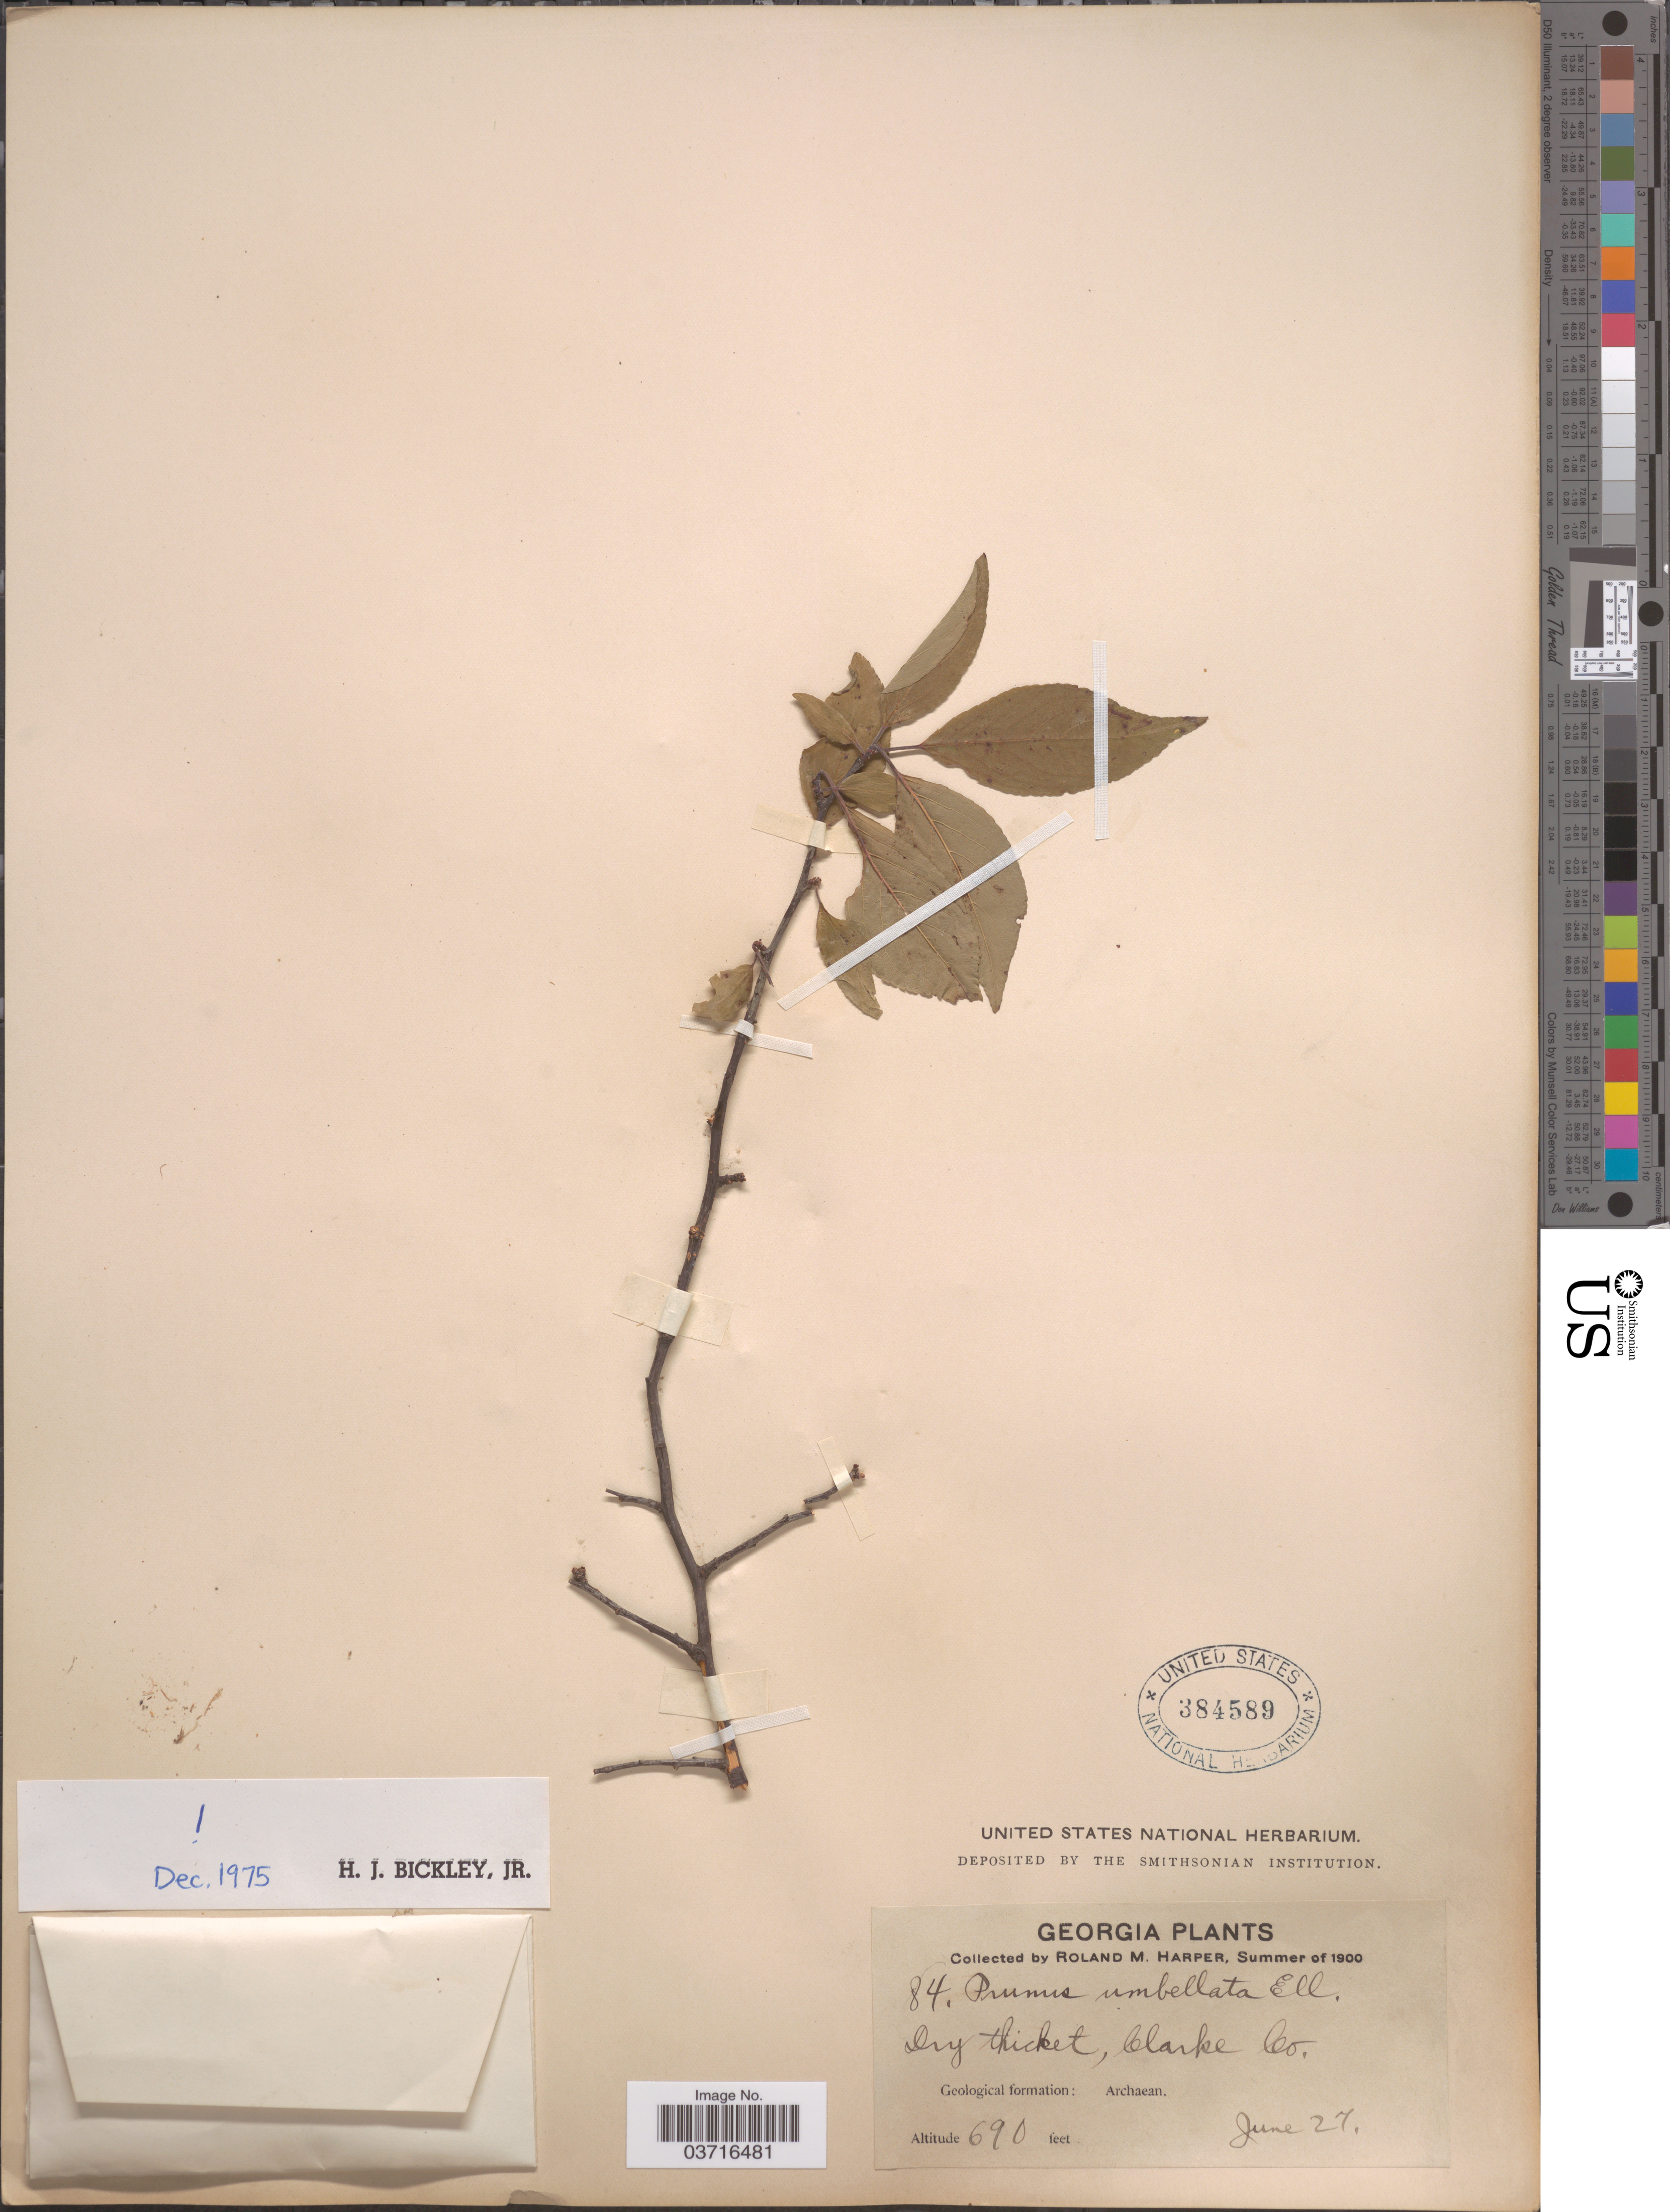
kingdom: Plantae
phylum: Tracheophyta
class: Magnoliopsida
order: Rosales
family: Rosaceae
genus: Prunus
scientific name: Prunus umbellata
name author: Elliott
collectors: R. M. Harper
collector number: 84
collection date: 1900-06-27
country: United States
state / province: Georgia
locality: Clarke Co. Geological formation: Archaean.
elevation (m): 210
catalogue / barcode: US 384589